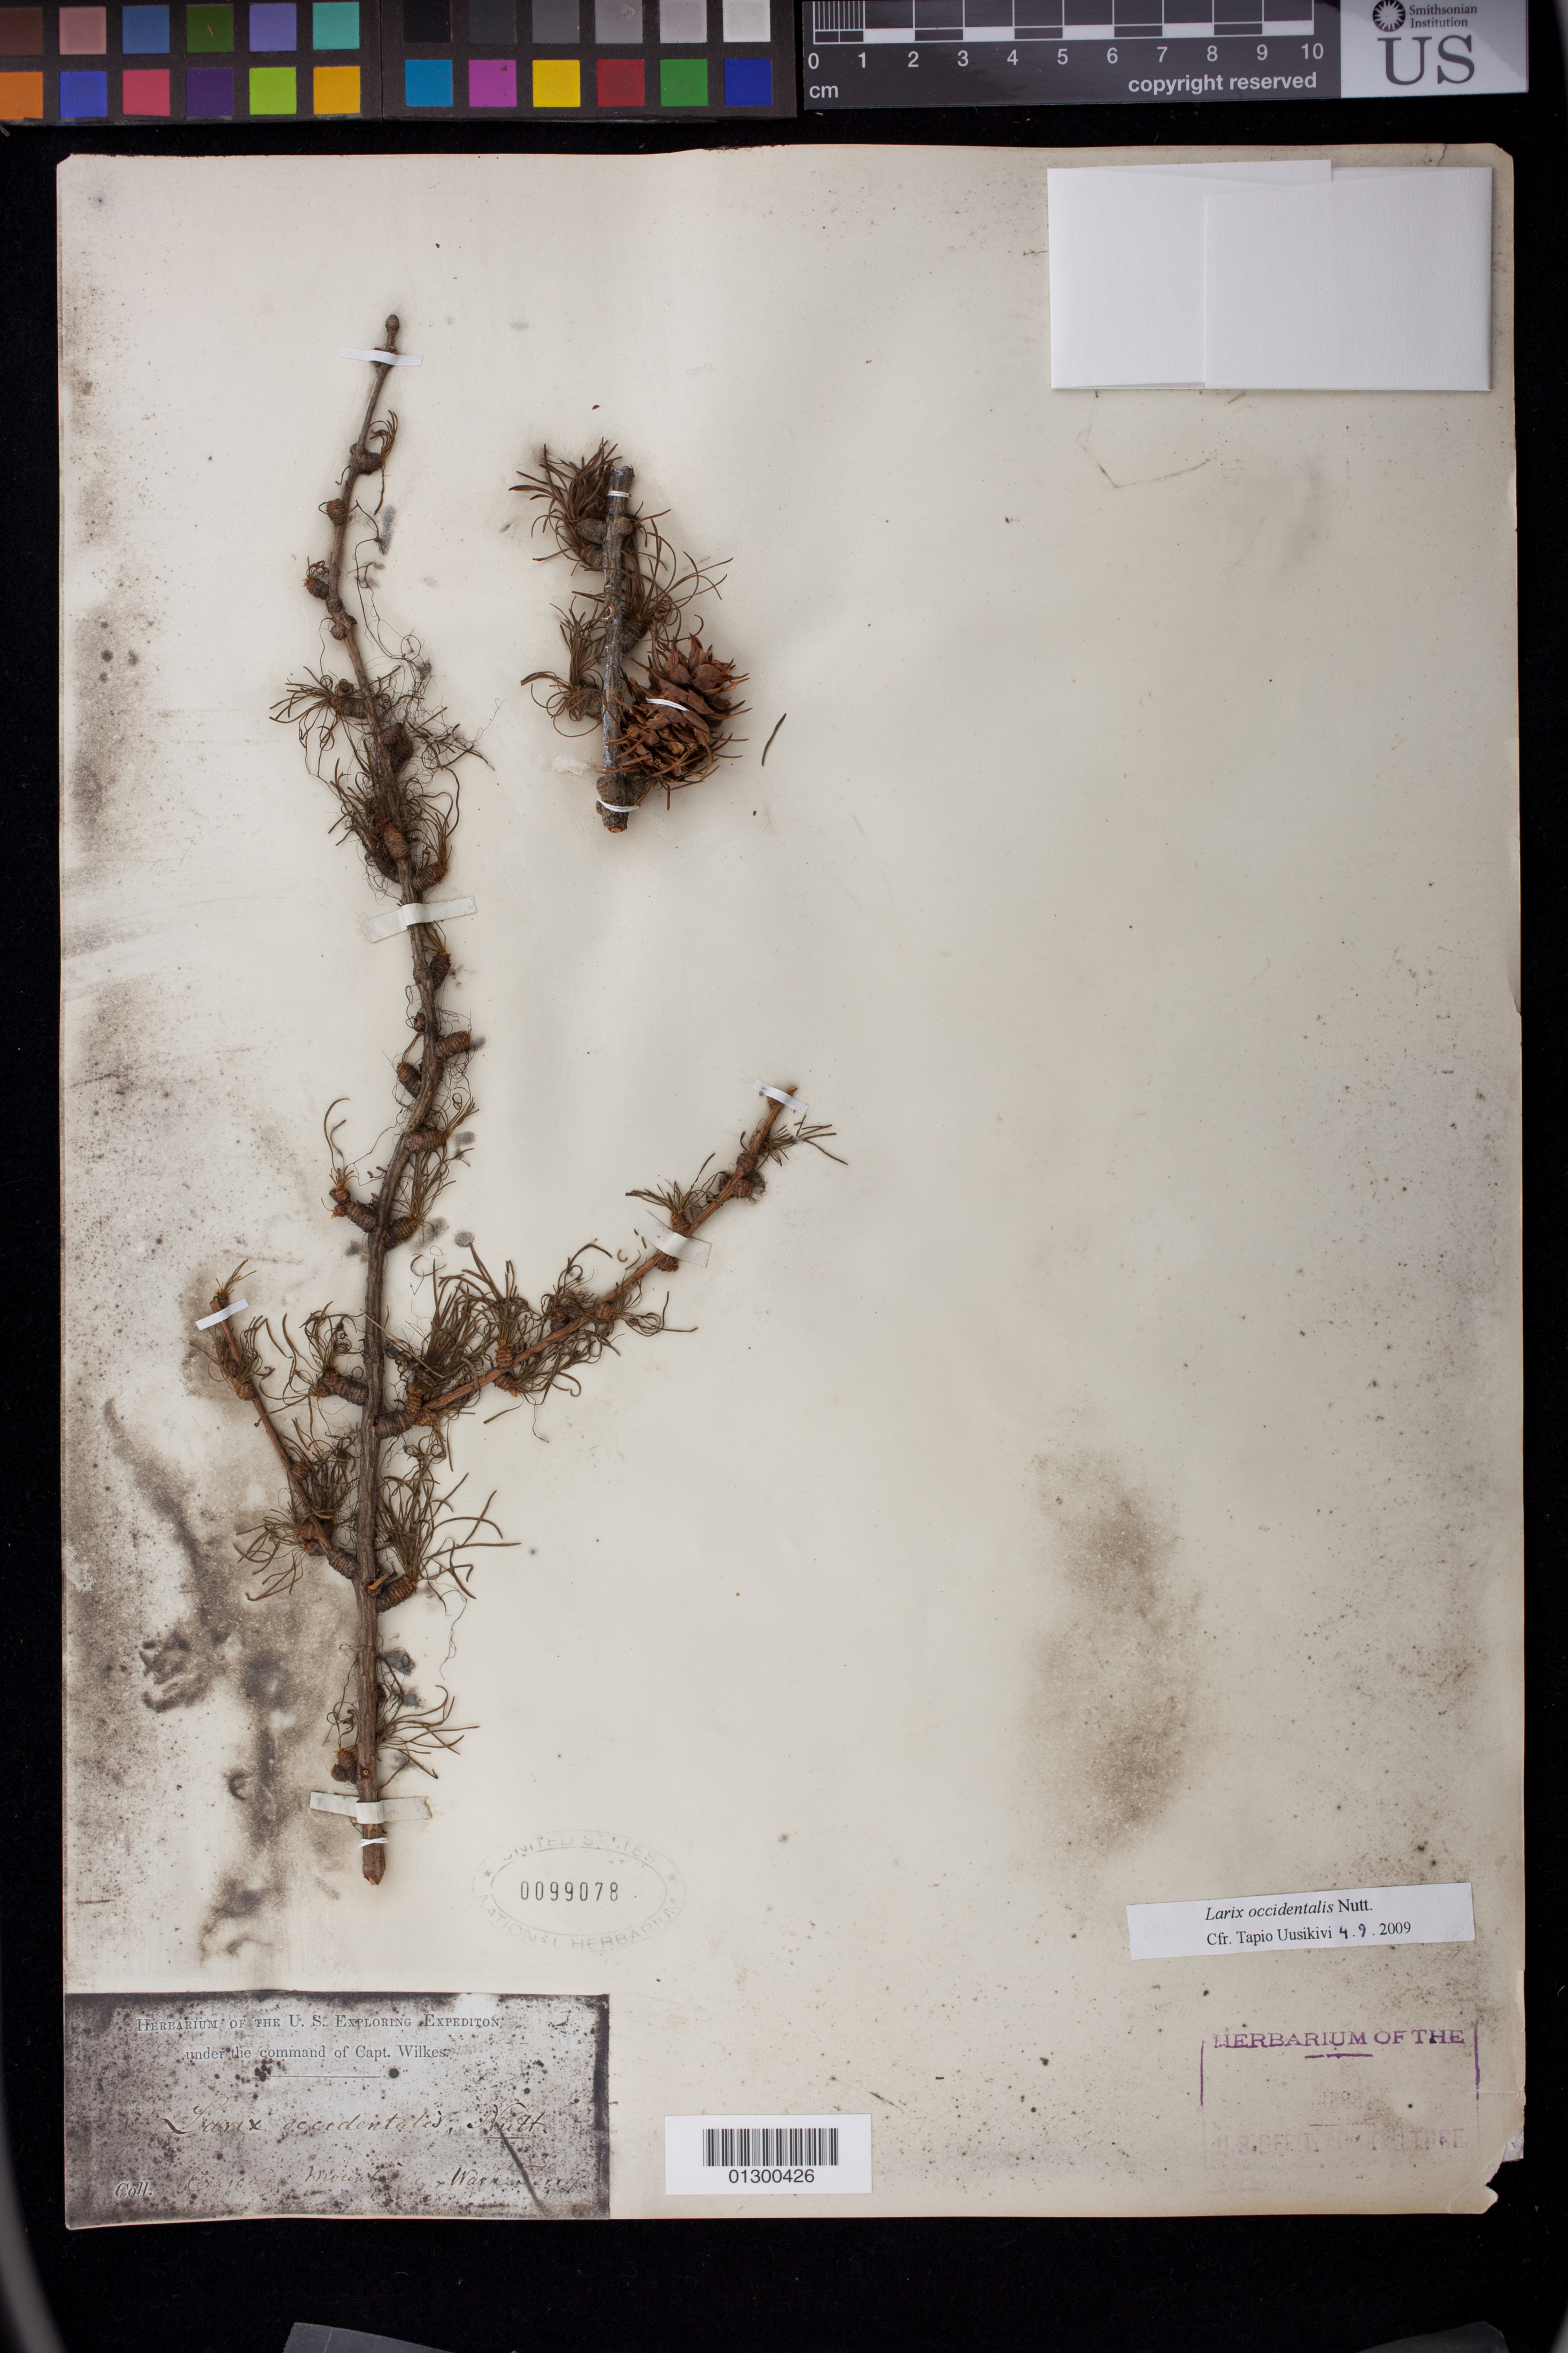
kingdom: Plantae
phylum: Tracheophyta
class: Pinopsida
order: Pinales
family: Pinaceae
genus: Larix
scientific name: Larix occidentalis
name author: Nutt.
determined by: Uusikivi, Tapio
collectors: Wilkes Explor. Exped.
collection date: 1838/1842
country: United States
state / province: Washington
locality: Cascade mountains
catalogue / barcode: US 99078